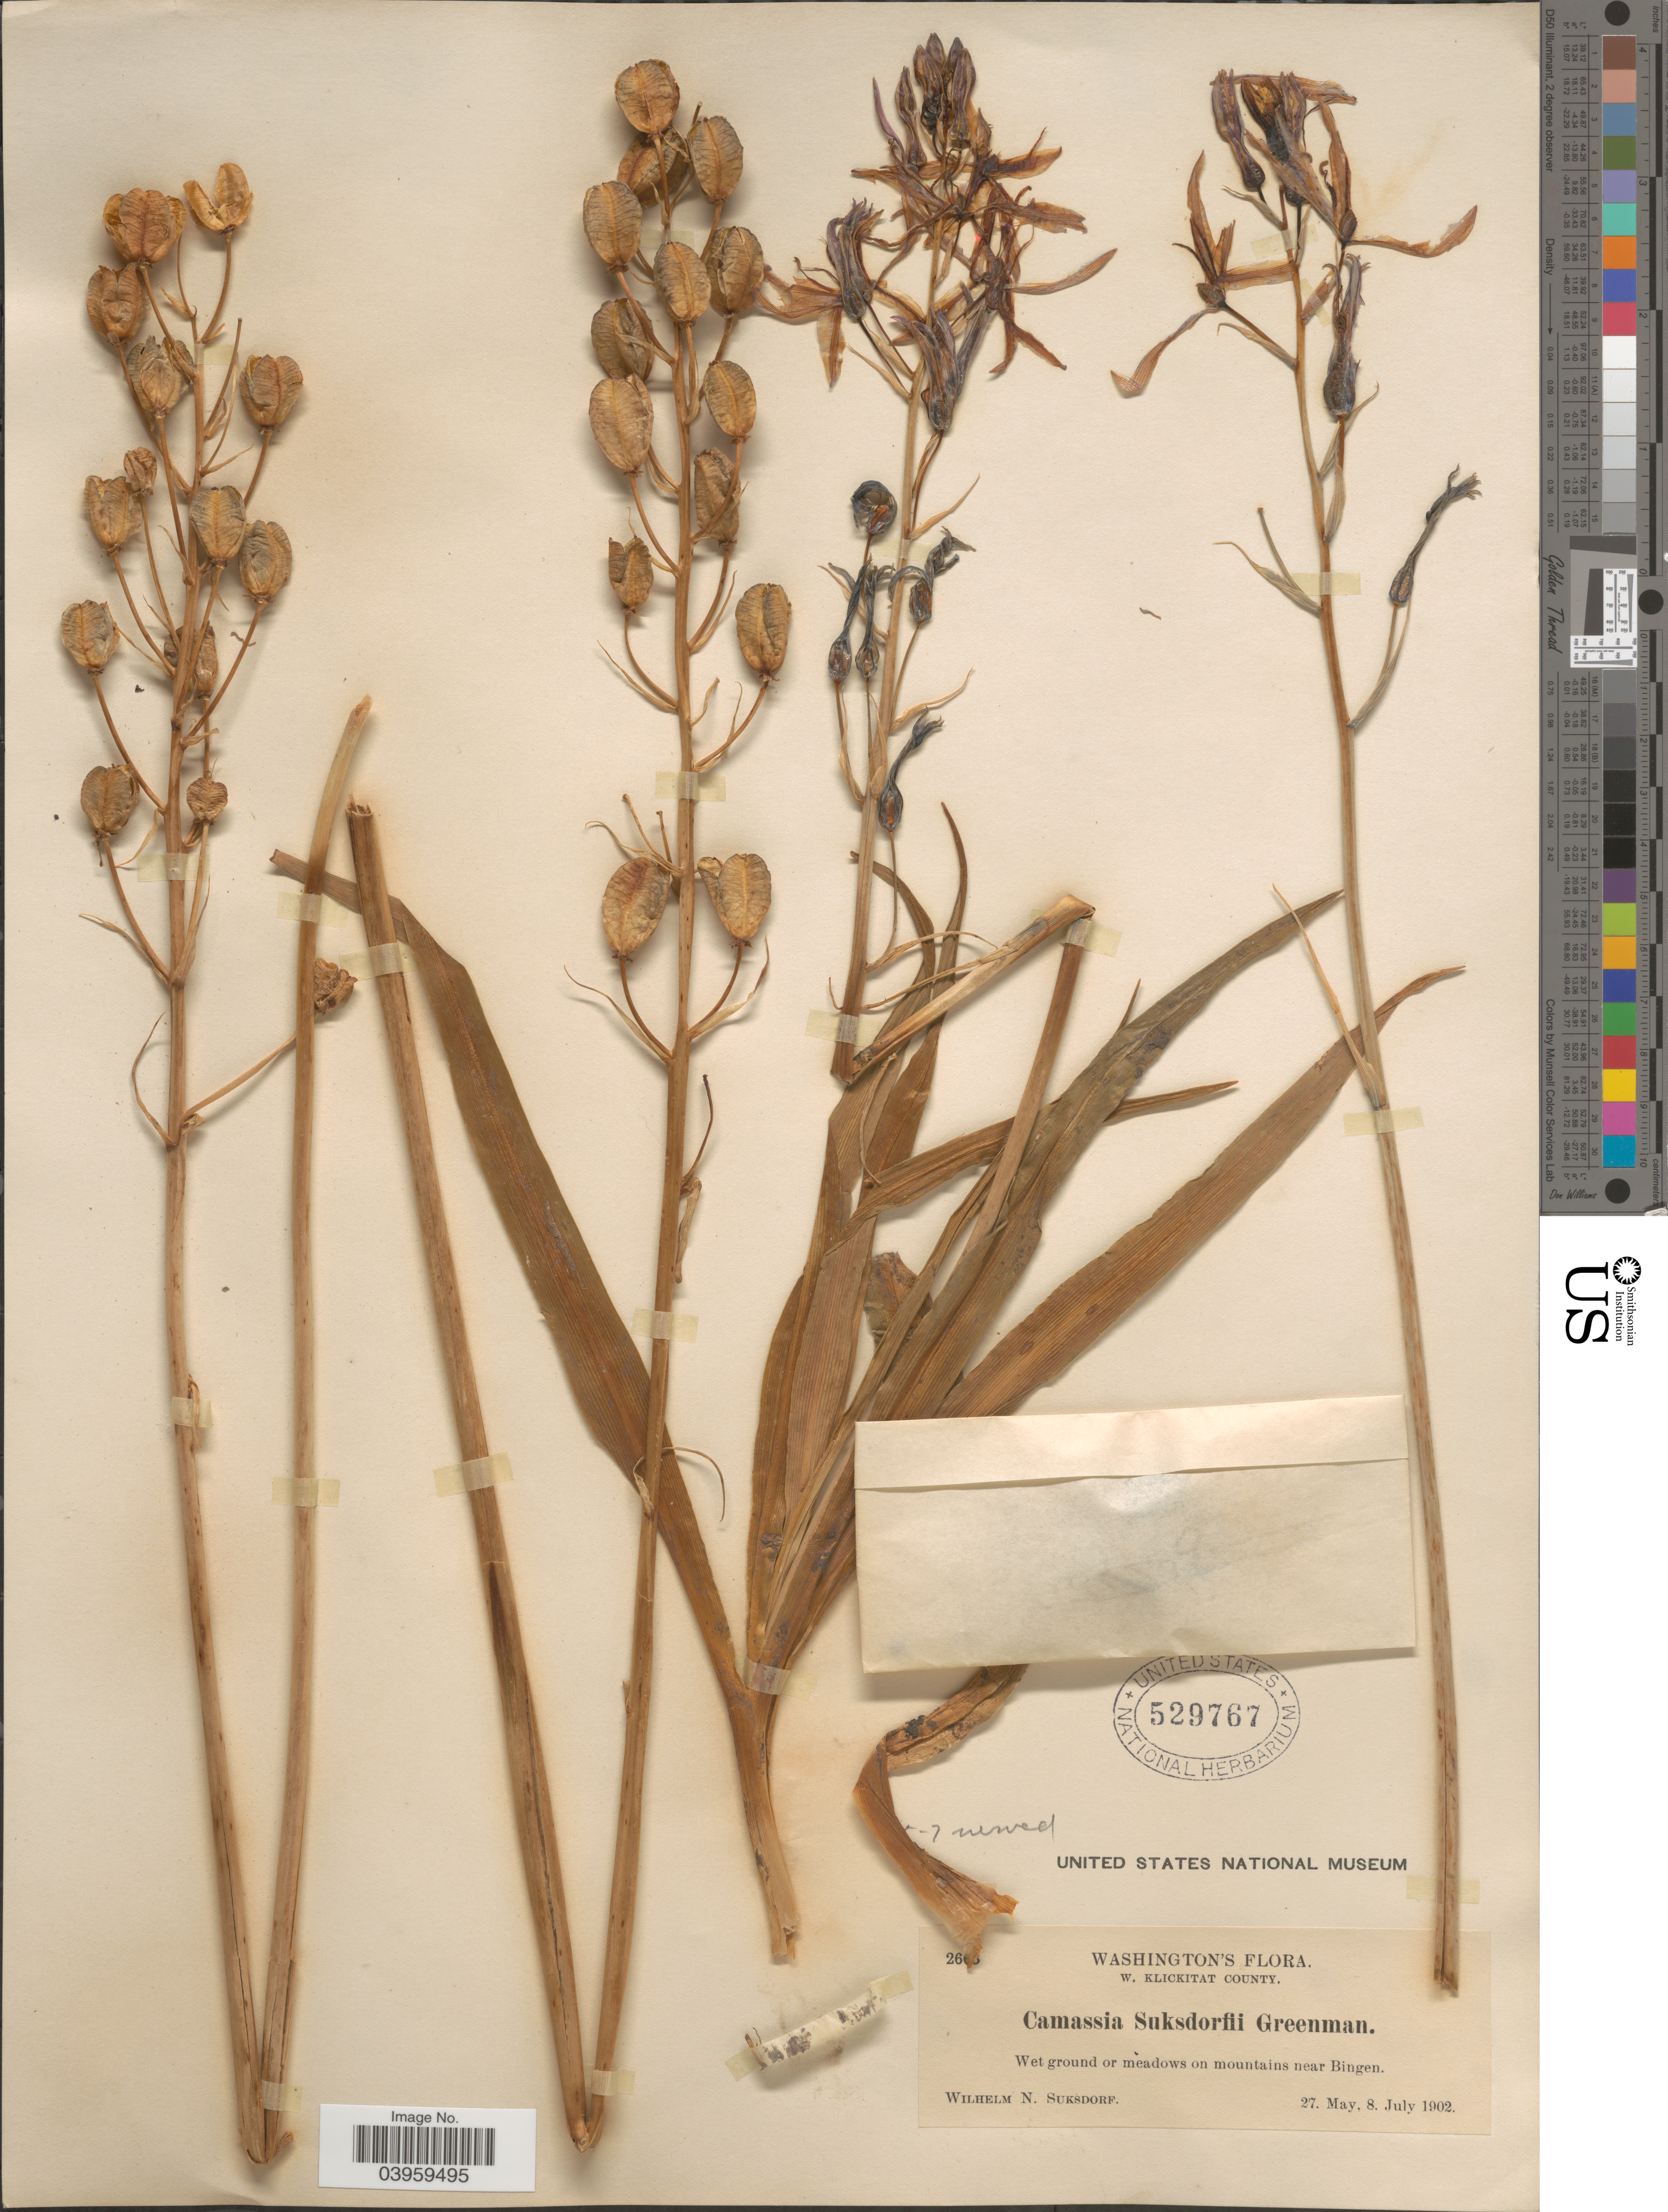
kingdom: Plantae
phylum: Tracheophyta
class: Liliopsida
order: Asparagales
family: Asparagaceae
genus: Camassia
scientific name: Camassia leichtlinii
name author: (Baker) S. Watson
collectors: W. N. Suksdorf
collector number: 26!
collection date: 1902-05-27/1902-07-08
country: United States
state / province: Washington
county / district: Klickitat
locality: W. Klickitat County. Wet ground or meadows on mountains near Bingen.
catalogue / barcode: US 529767